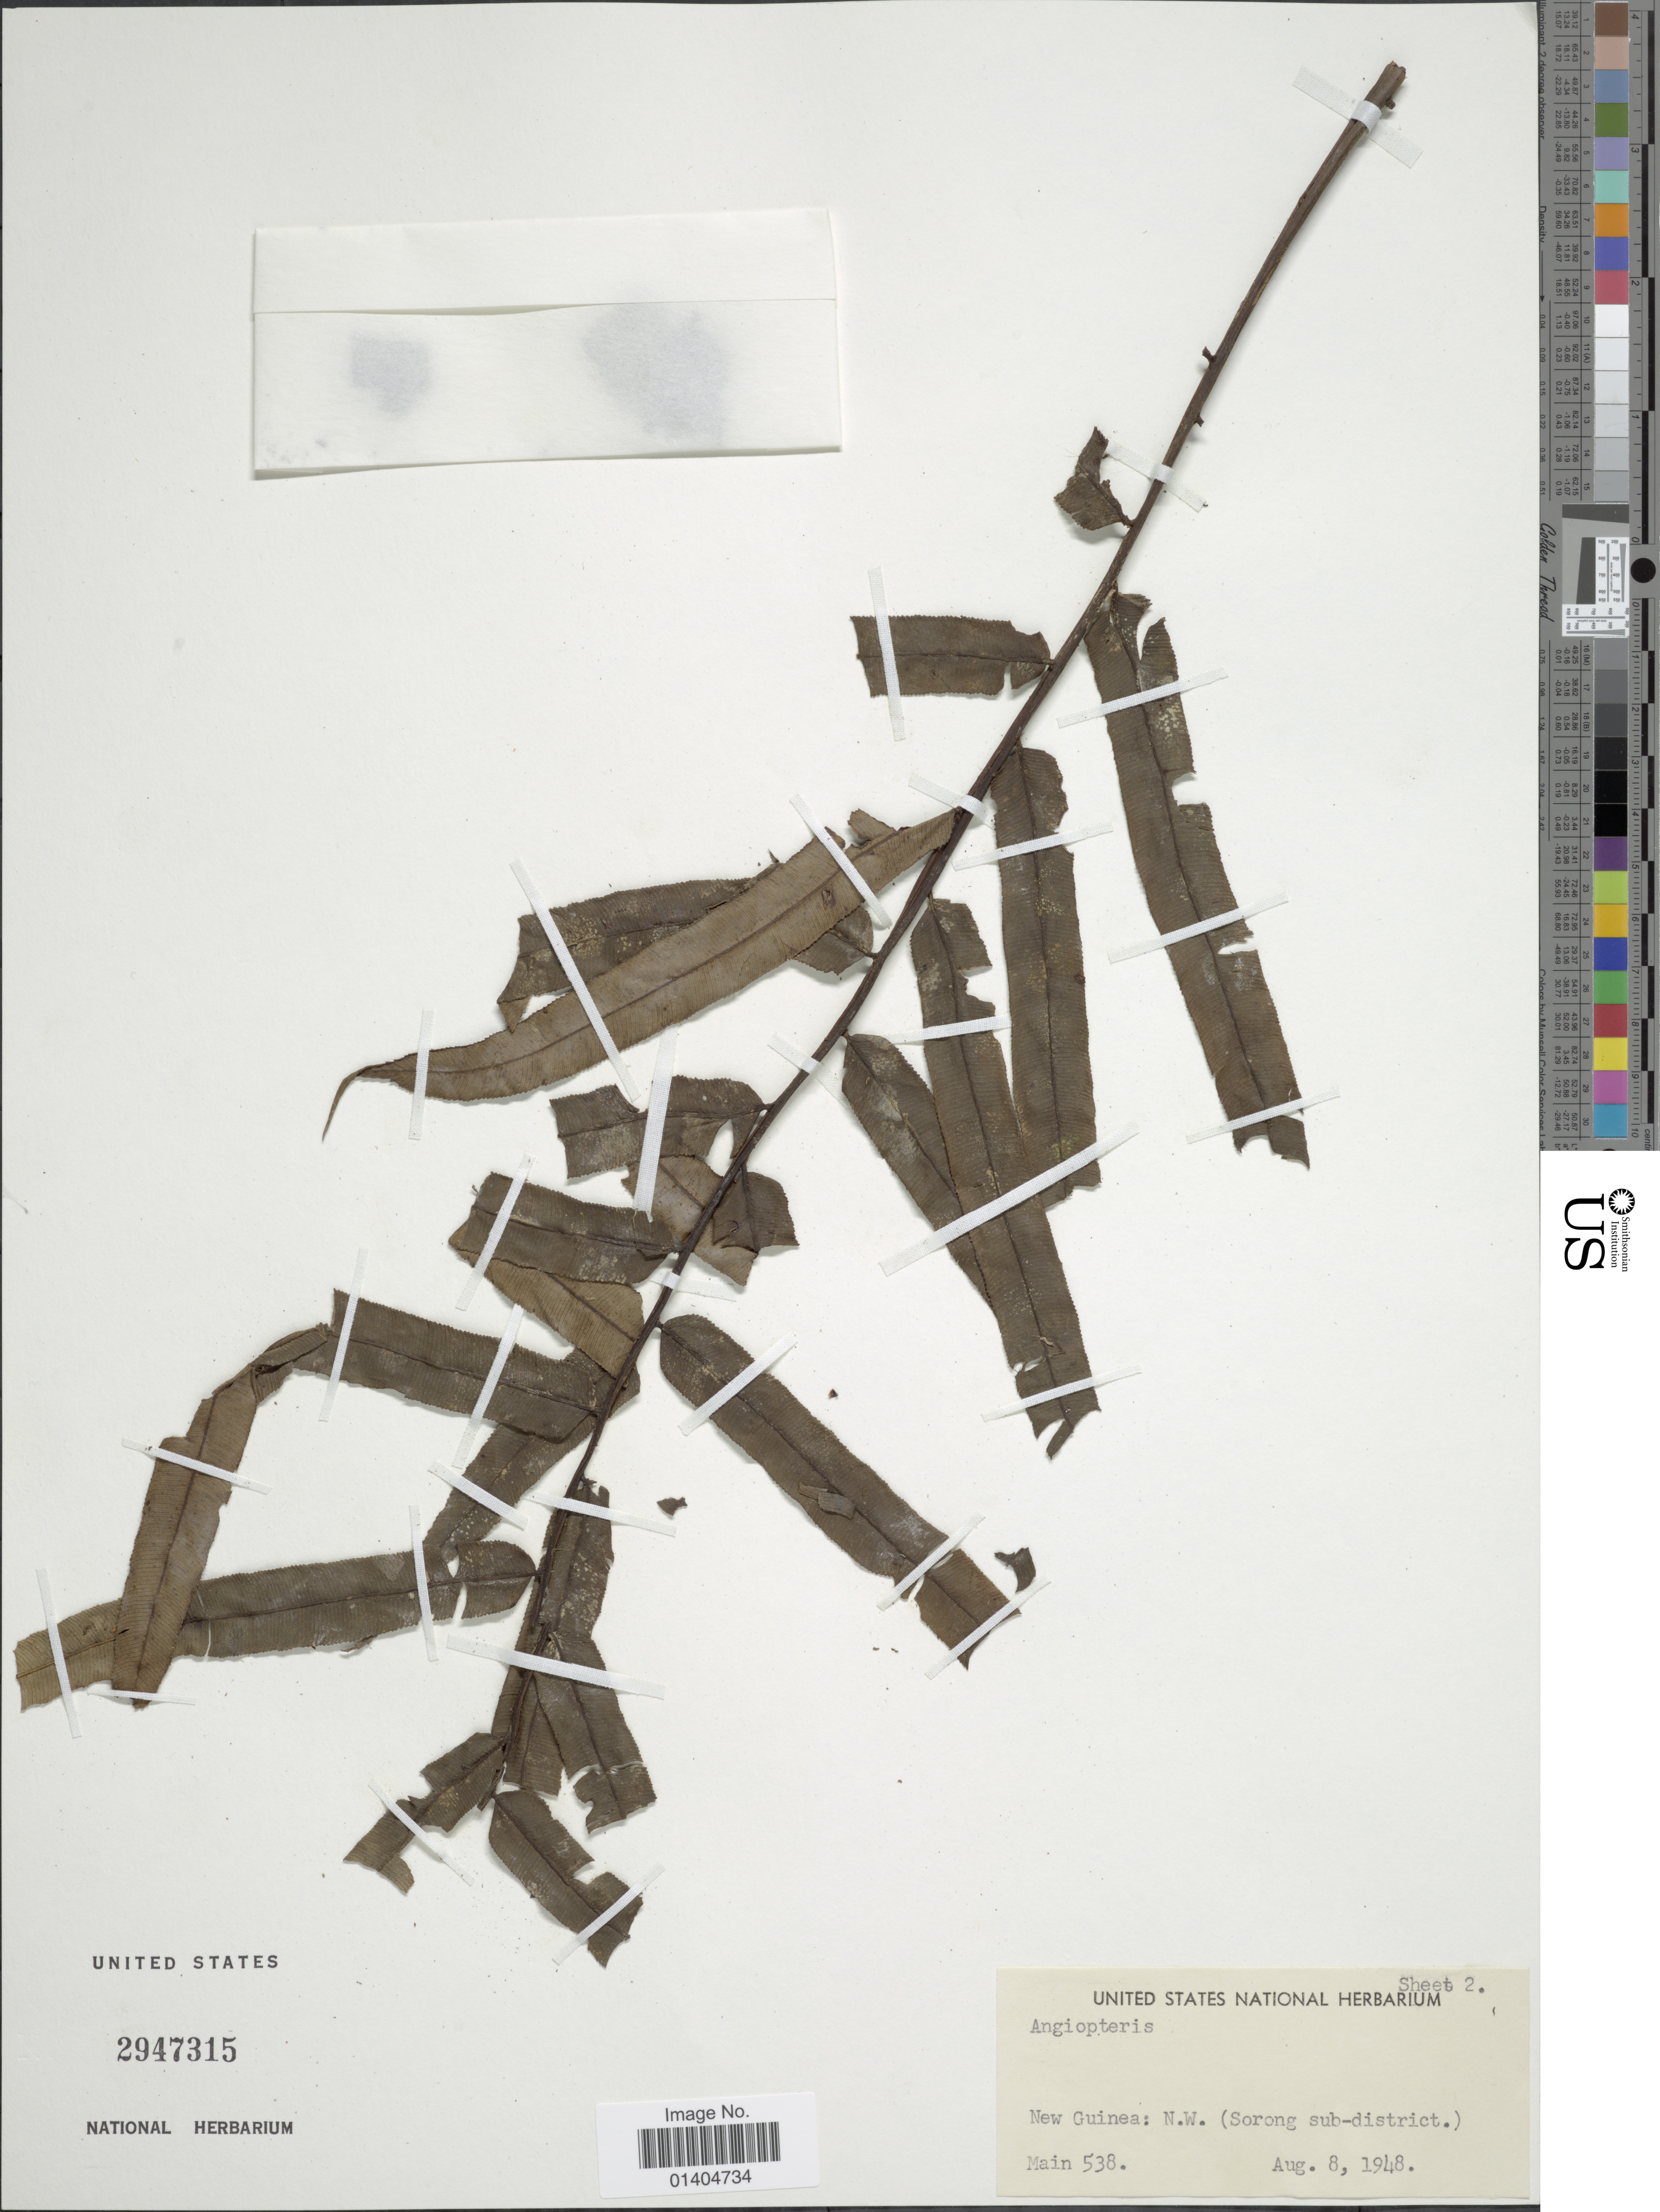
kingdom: Plantae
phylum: Tracheophyta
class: Polypodiopsida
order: Marattiales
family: Marattiaceae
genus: Angiopteris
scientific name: Angiopteris sp.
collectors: -. Main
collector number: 538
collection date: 1948-08-08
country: Papua New Guinea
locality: New Guinea: N.W. (Sorong sub-district)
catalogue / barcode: US 2947315